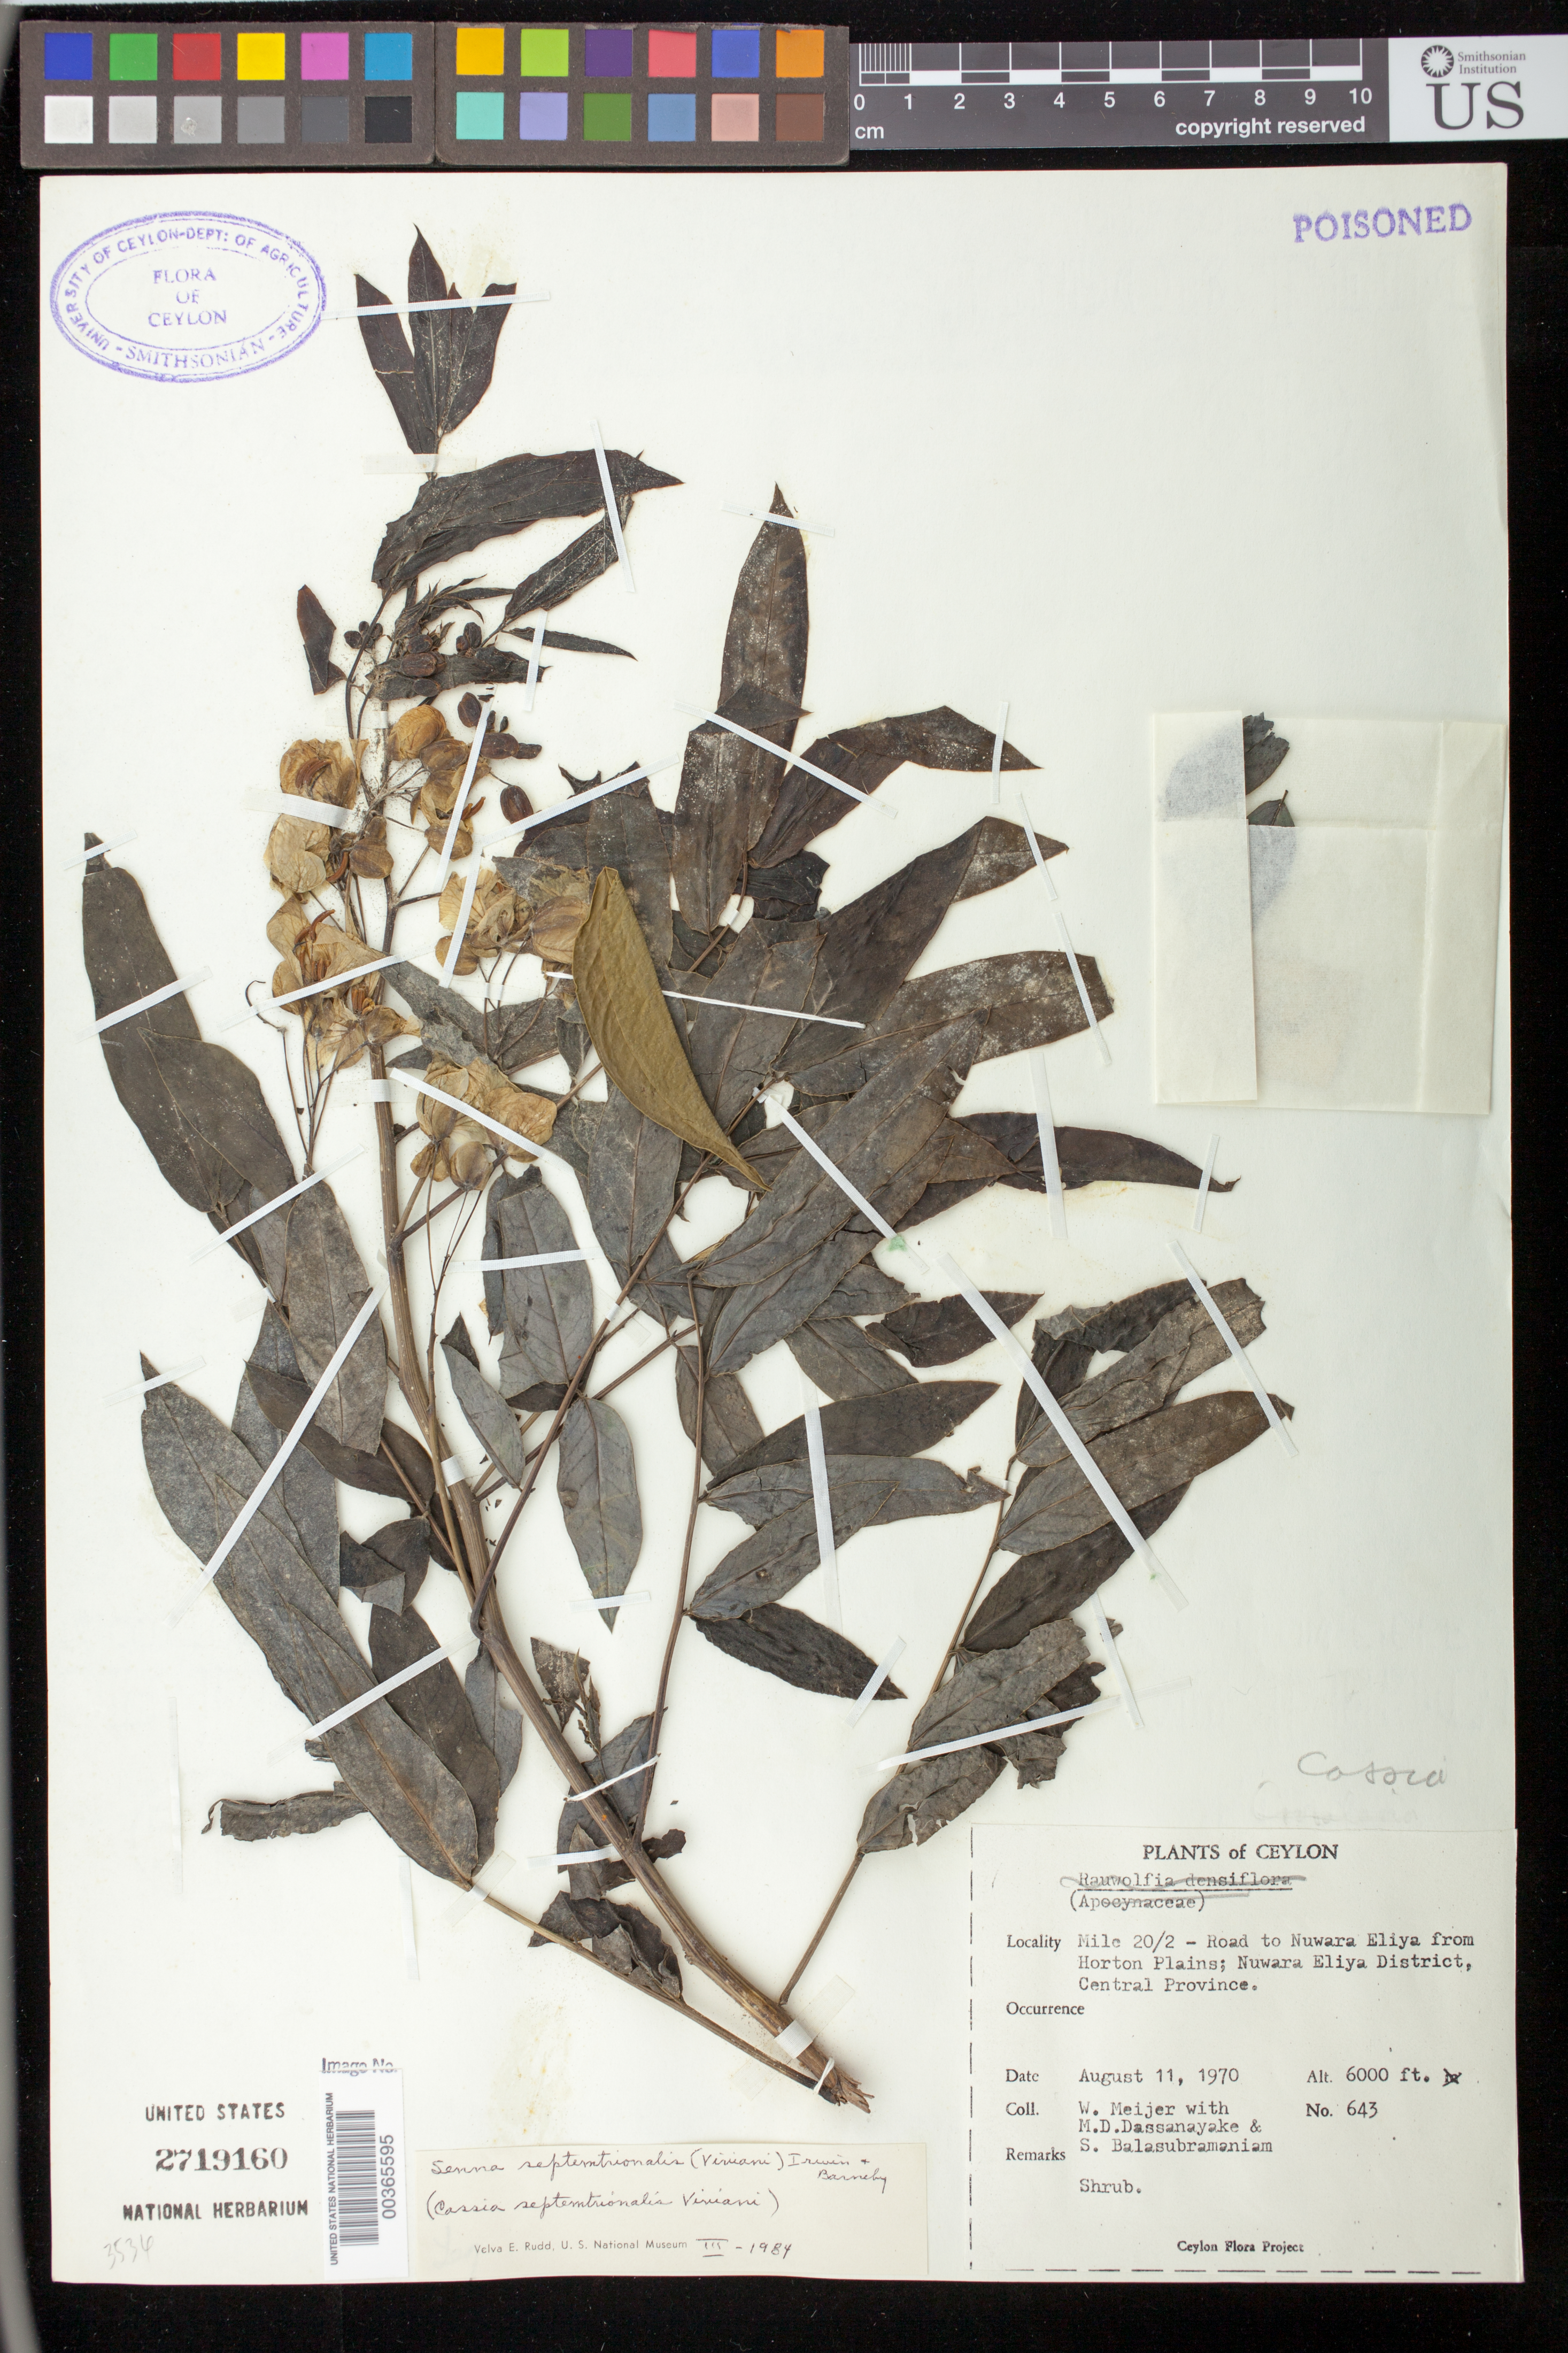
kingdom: Plantae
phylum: Tracheophyta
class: Magnoliopsida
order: Fabales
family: Fabaceae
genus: Senna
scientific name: Senna septemtrionalis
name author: (Viv.) H.S. Irwin & Barneby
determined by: Rudd, V. E.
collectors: W. Meijer, M. Dassanayake & S. Balasubramaniam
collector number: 643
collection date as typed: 11 Aug 1970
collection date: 1970-08-11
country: Sri Lanka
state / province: Central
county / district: Nuwara Eliya Dist.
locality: Mile 20/2 road to nuwara eliya from horton plains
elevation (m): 1829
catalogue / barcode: US 2719160